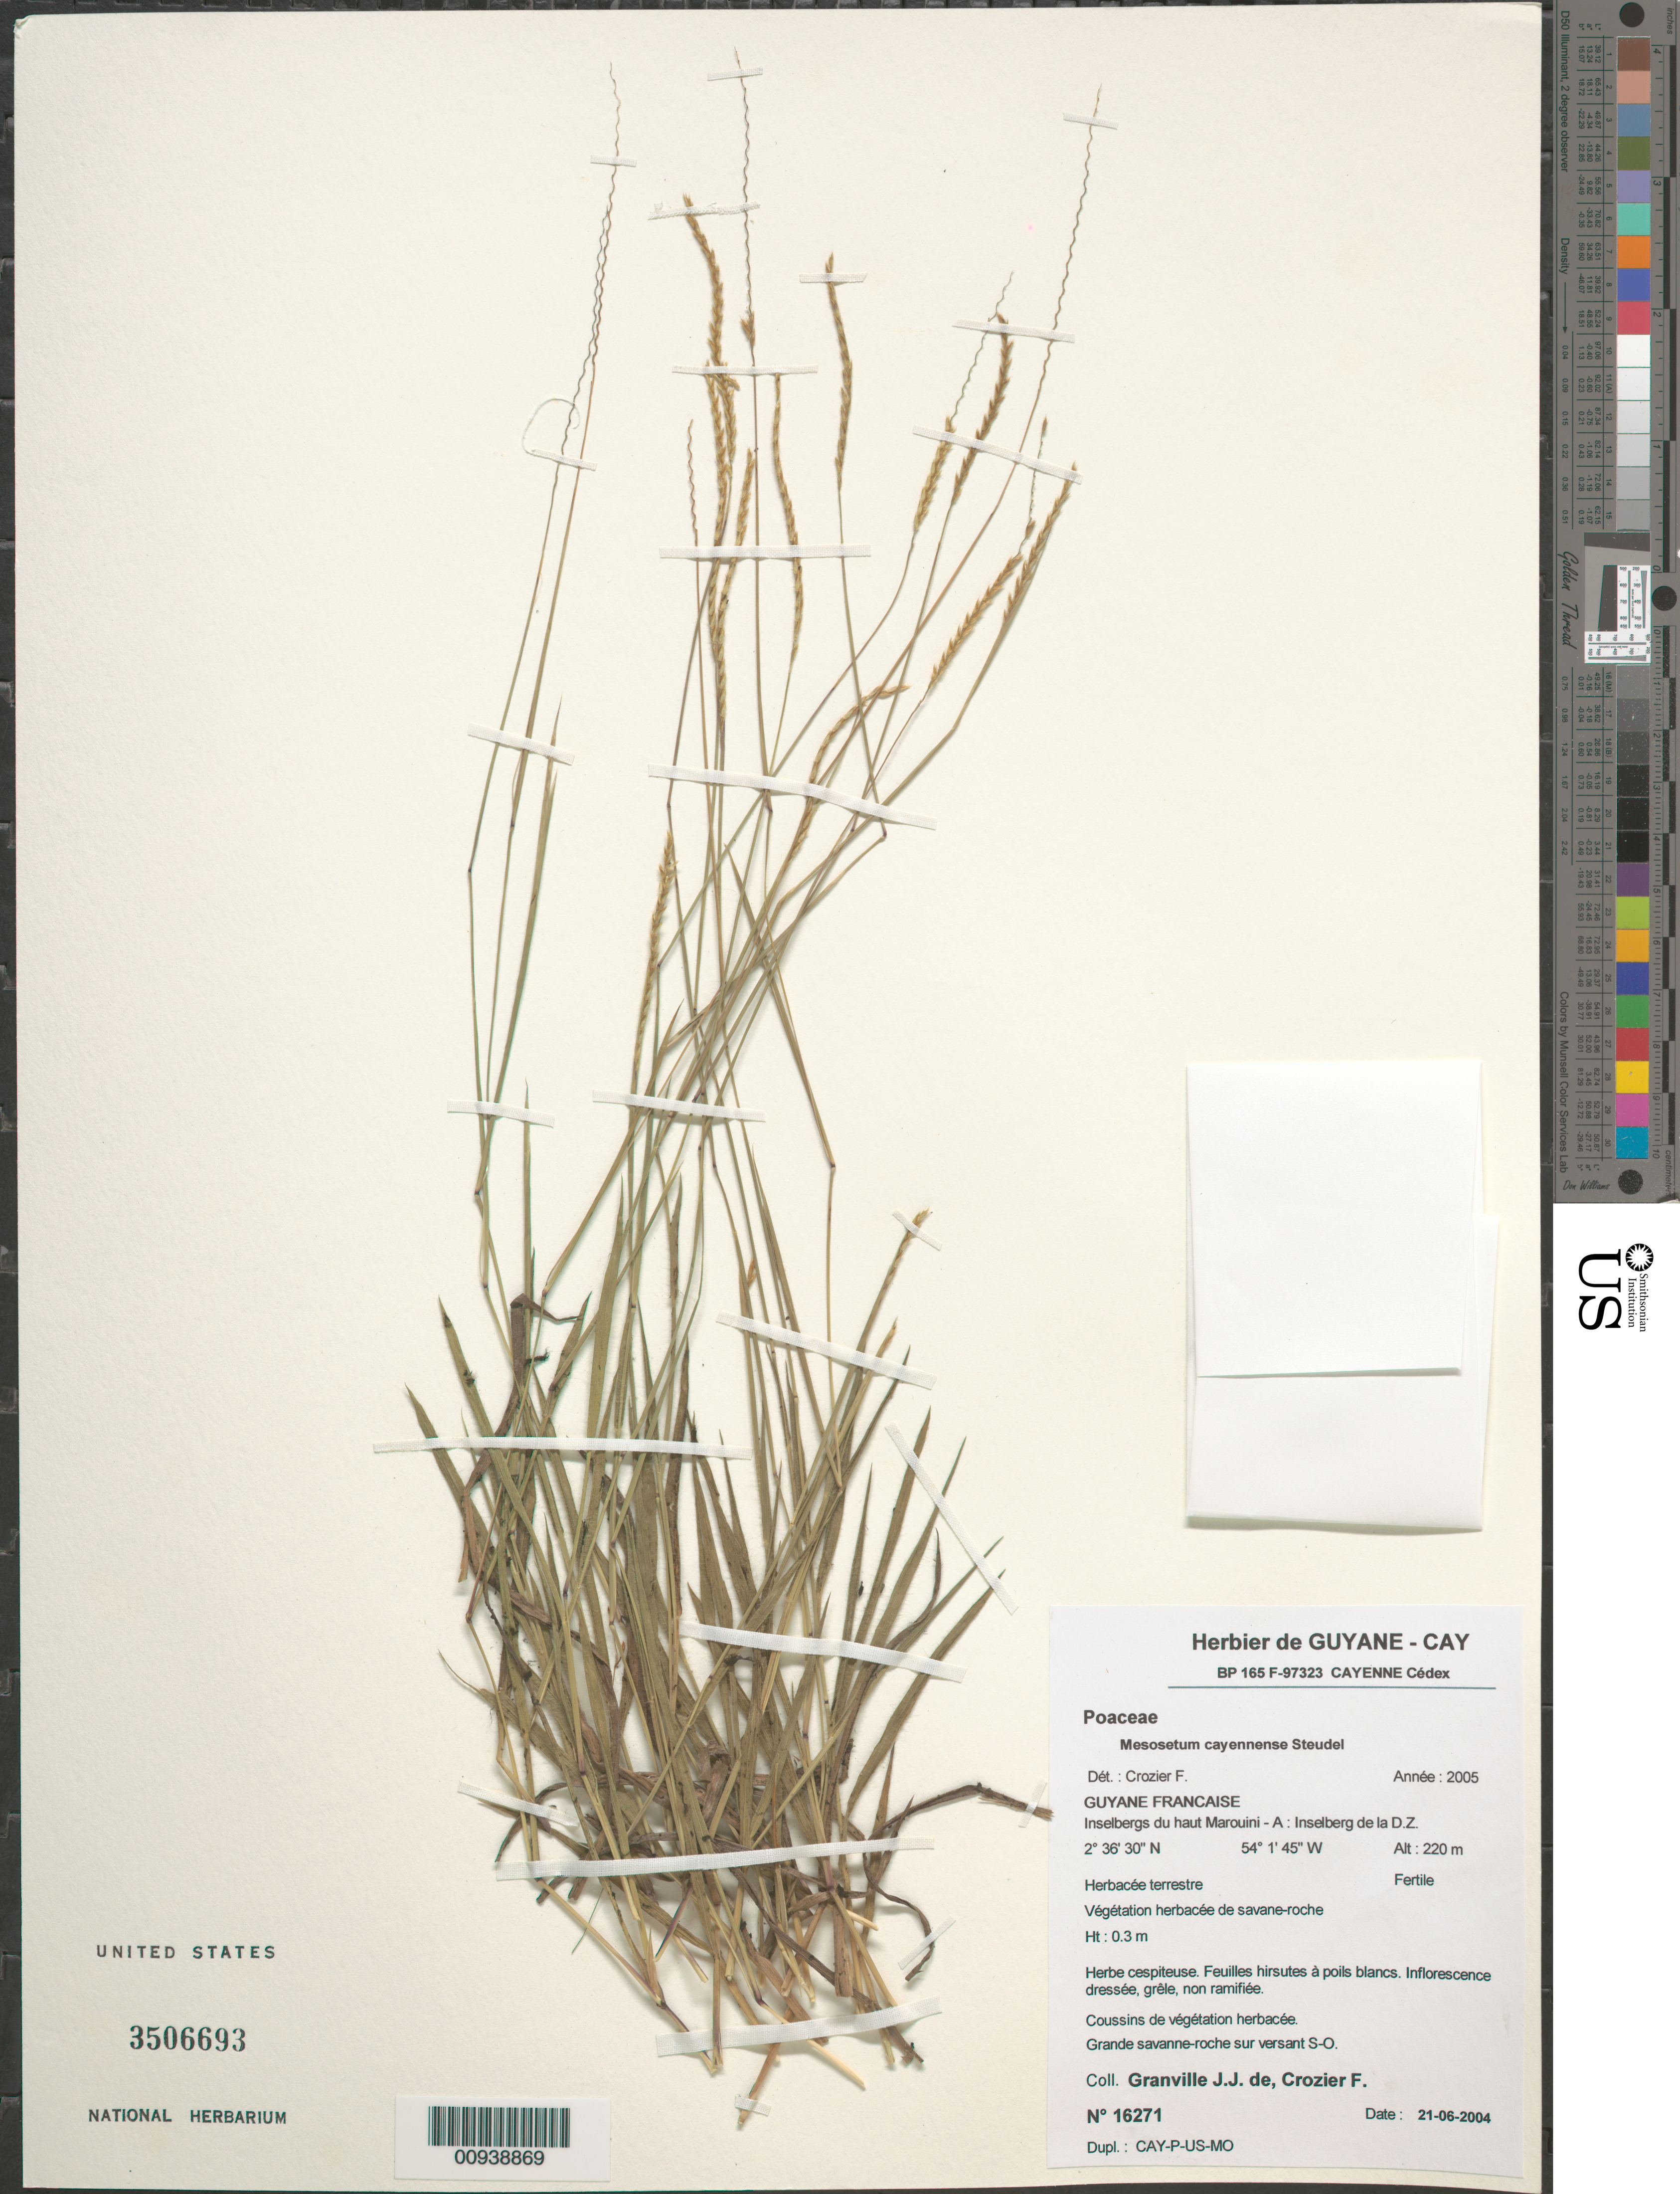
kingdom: Plantae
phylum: Tracheophyta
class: Liliopsida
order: Poales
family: Poaceae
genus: Mesosetum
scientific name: Mesosetum cayennense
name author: Steud.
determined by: Crozier, F.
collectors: J.-J. de Granville & F. Crozier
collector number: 16271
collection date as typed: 21-Jun-04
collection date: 2004-06-21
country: French Guiana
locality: Haut Marouini-A; Inselberg de la D.Z.; grande savanne-roche sur versant S-O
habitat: Végétation herbacée de savane-roche sur versant S-O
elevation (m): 220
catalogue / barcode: US 3506693